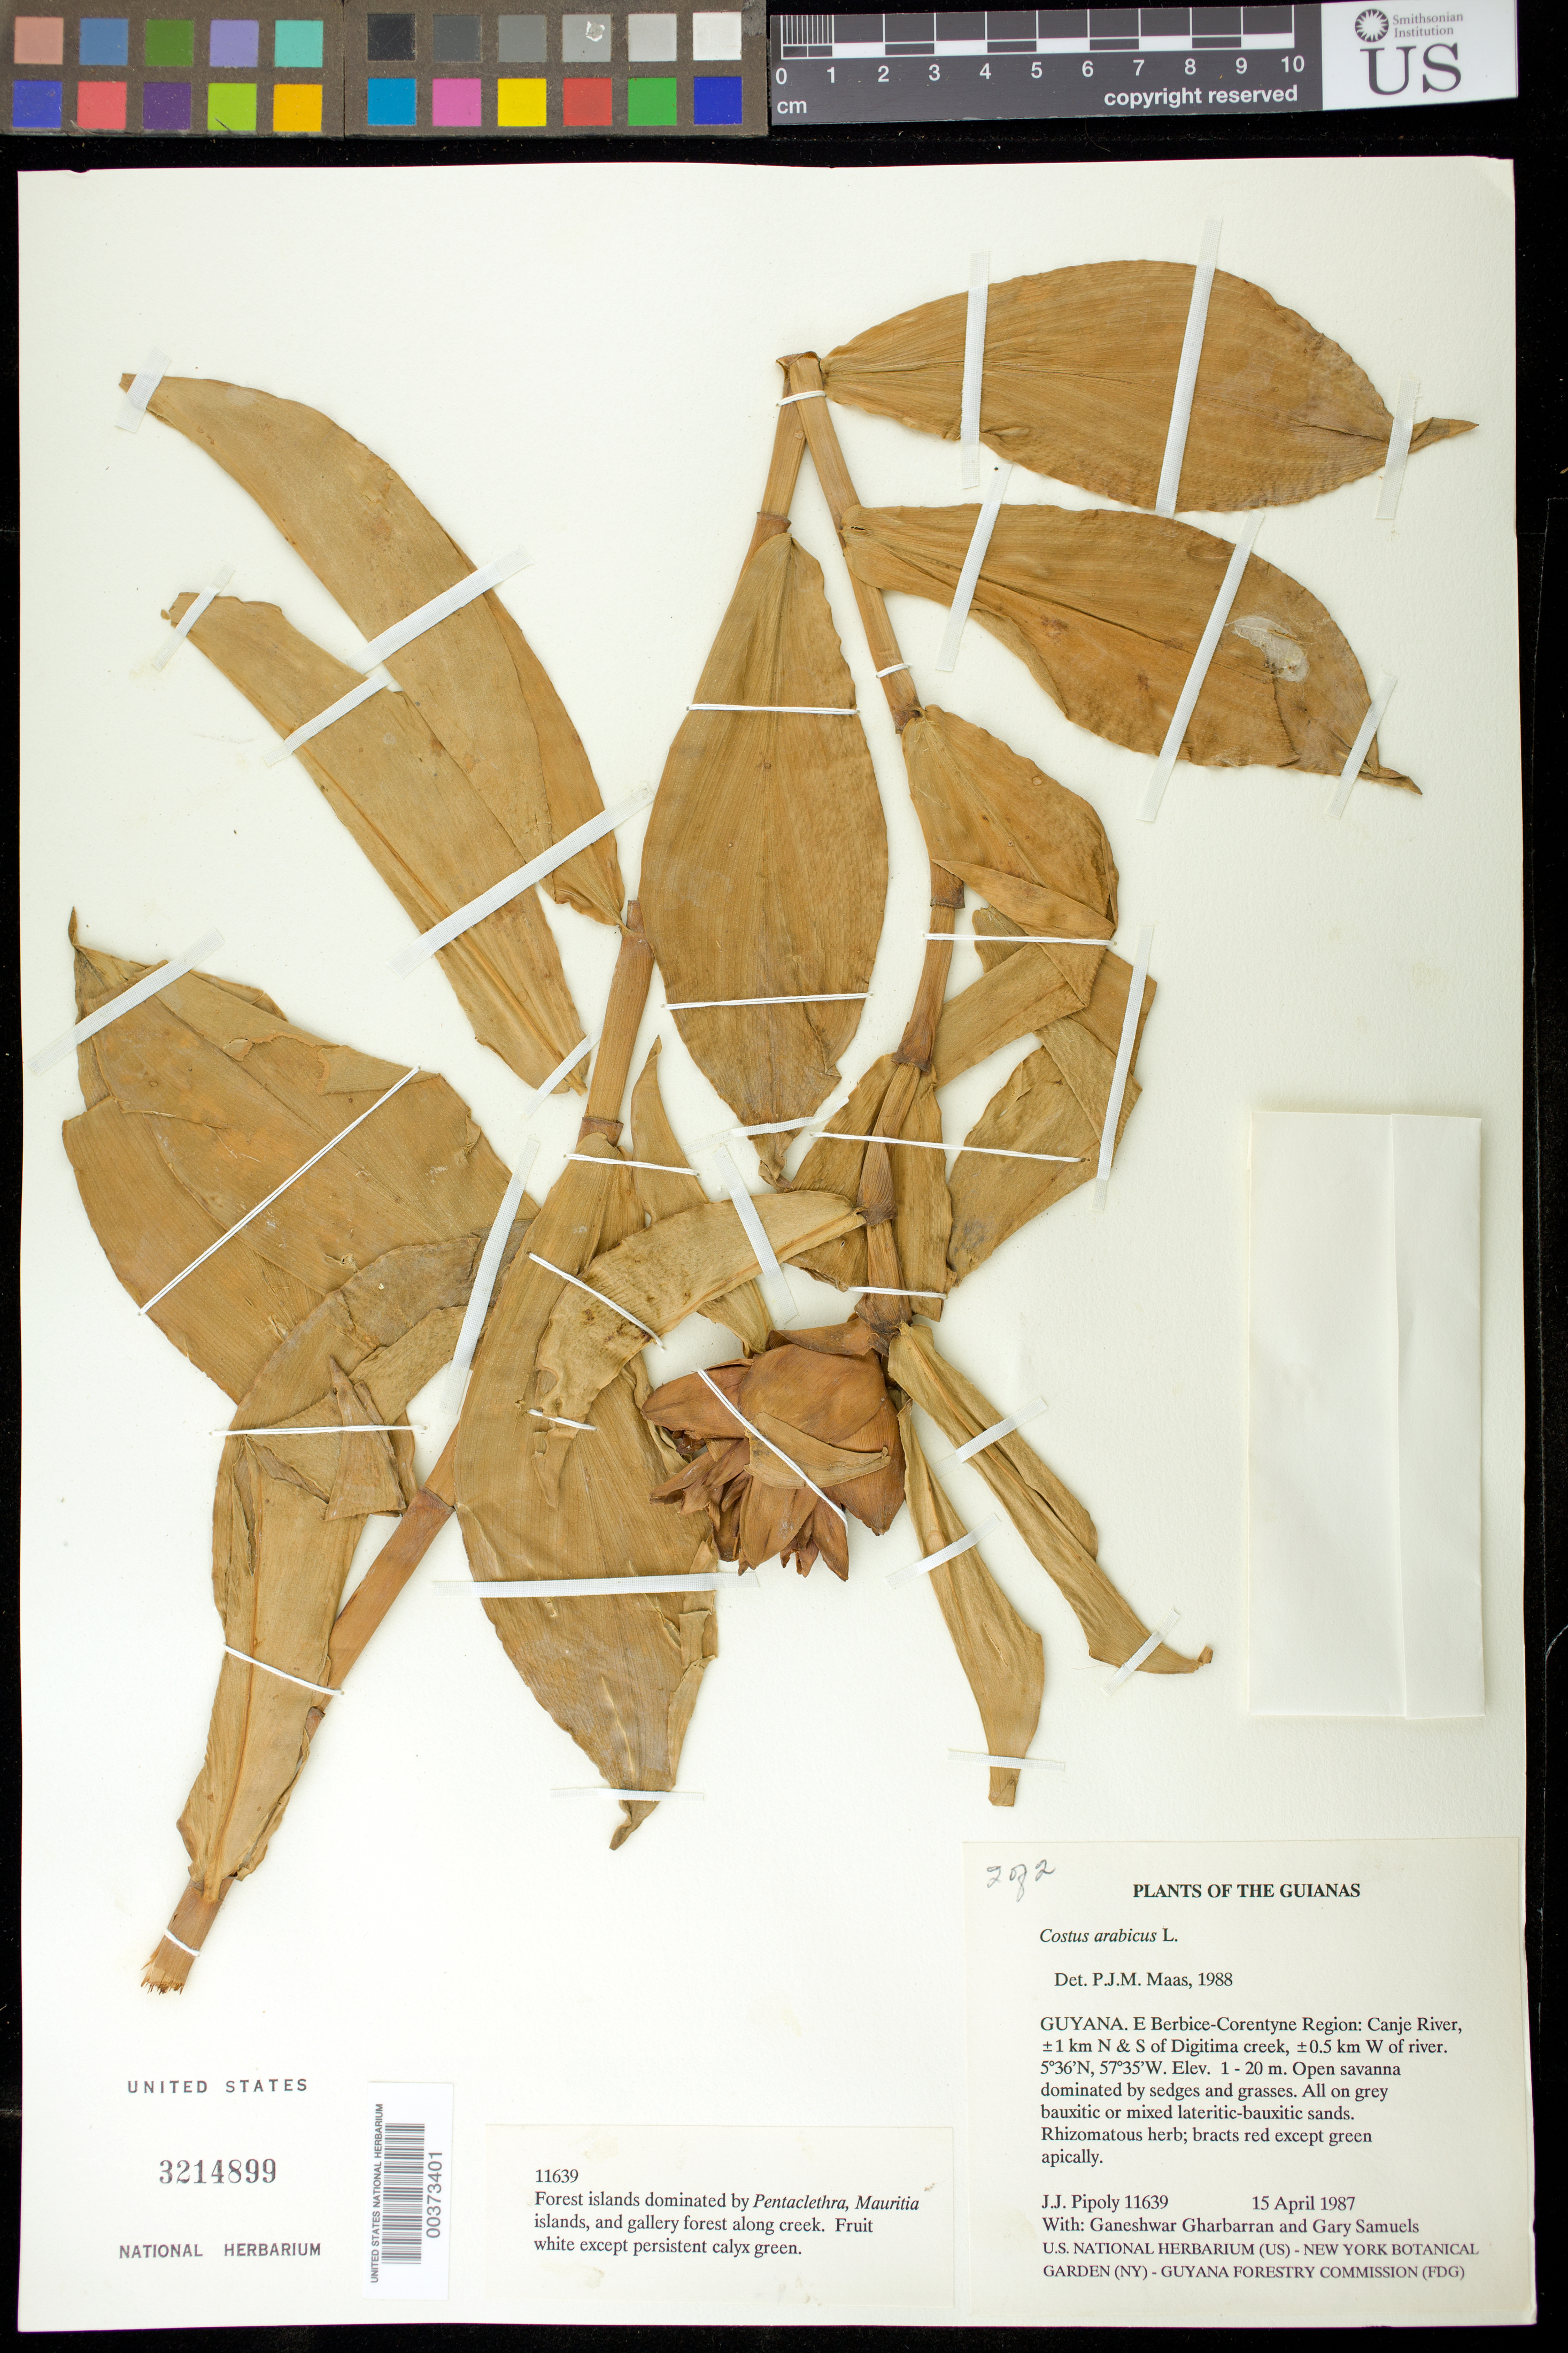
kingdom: Plantae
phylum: Tracheophyta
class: Liliopsida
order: Zingiberales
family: Costaceae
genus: Costus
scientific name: Costus arabicus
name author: L.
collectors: J. J. Pipoly, G. Gharbarran & G. Samuels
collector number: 11639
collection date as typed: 15 Apr 1987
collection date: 1987-04-15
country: Guyana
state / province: E. Berbice-Corentyne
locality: Canje river, 1 km n and s of digitima creek, 0.5 km w of river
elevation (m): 1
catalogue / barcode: US 3214899